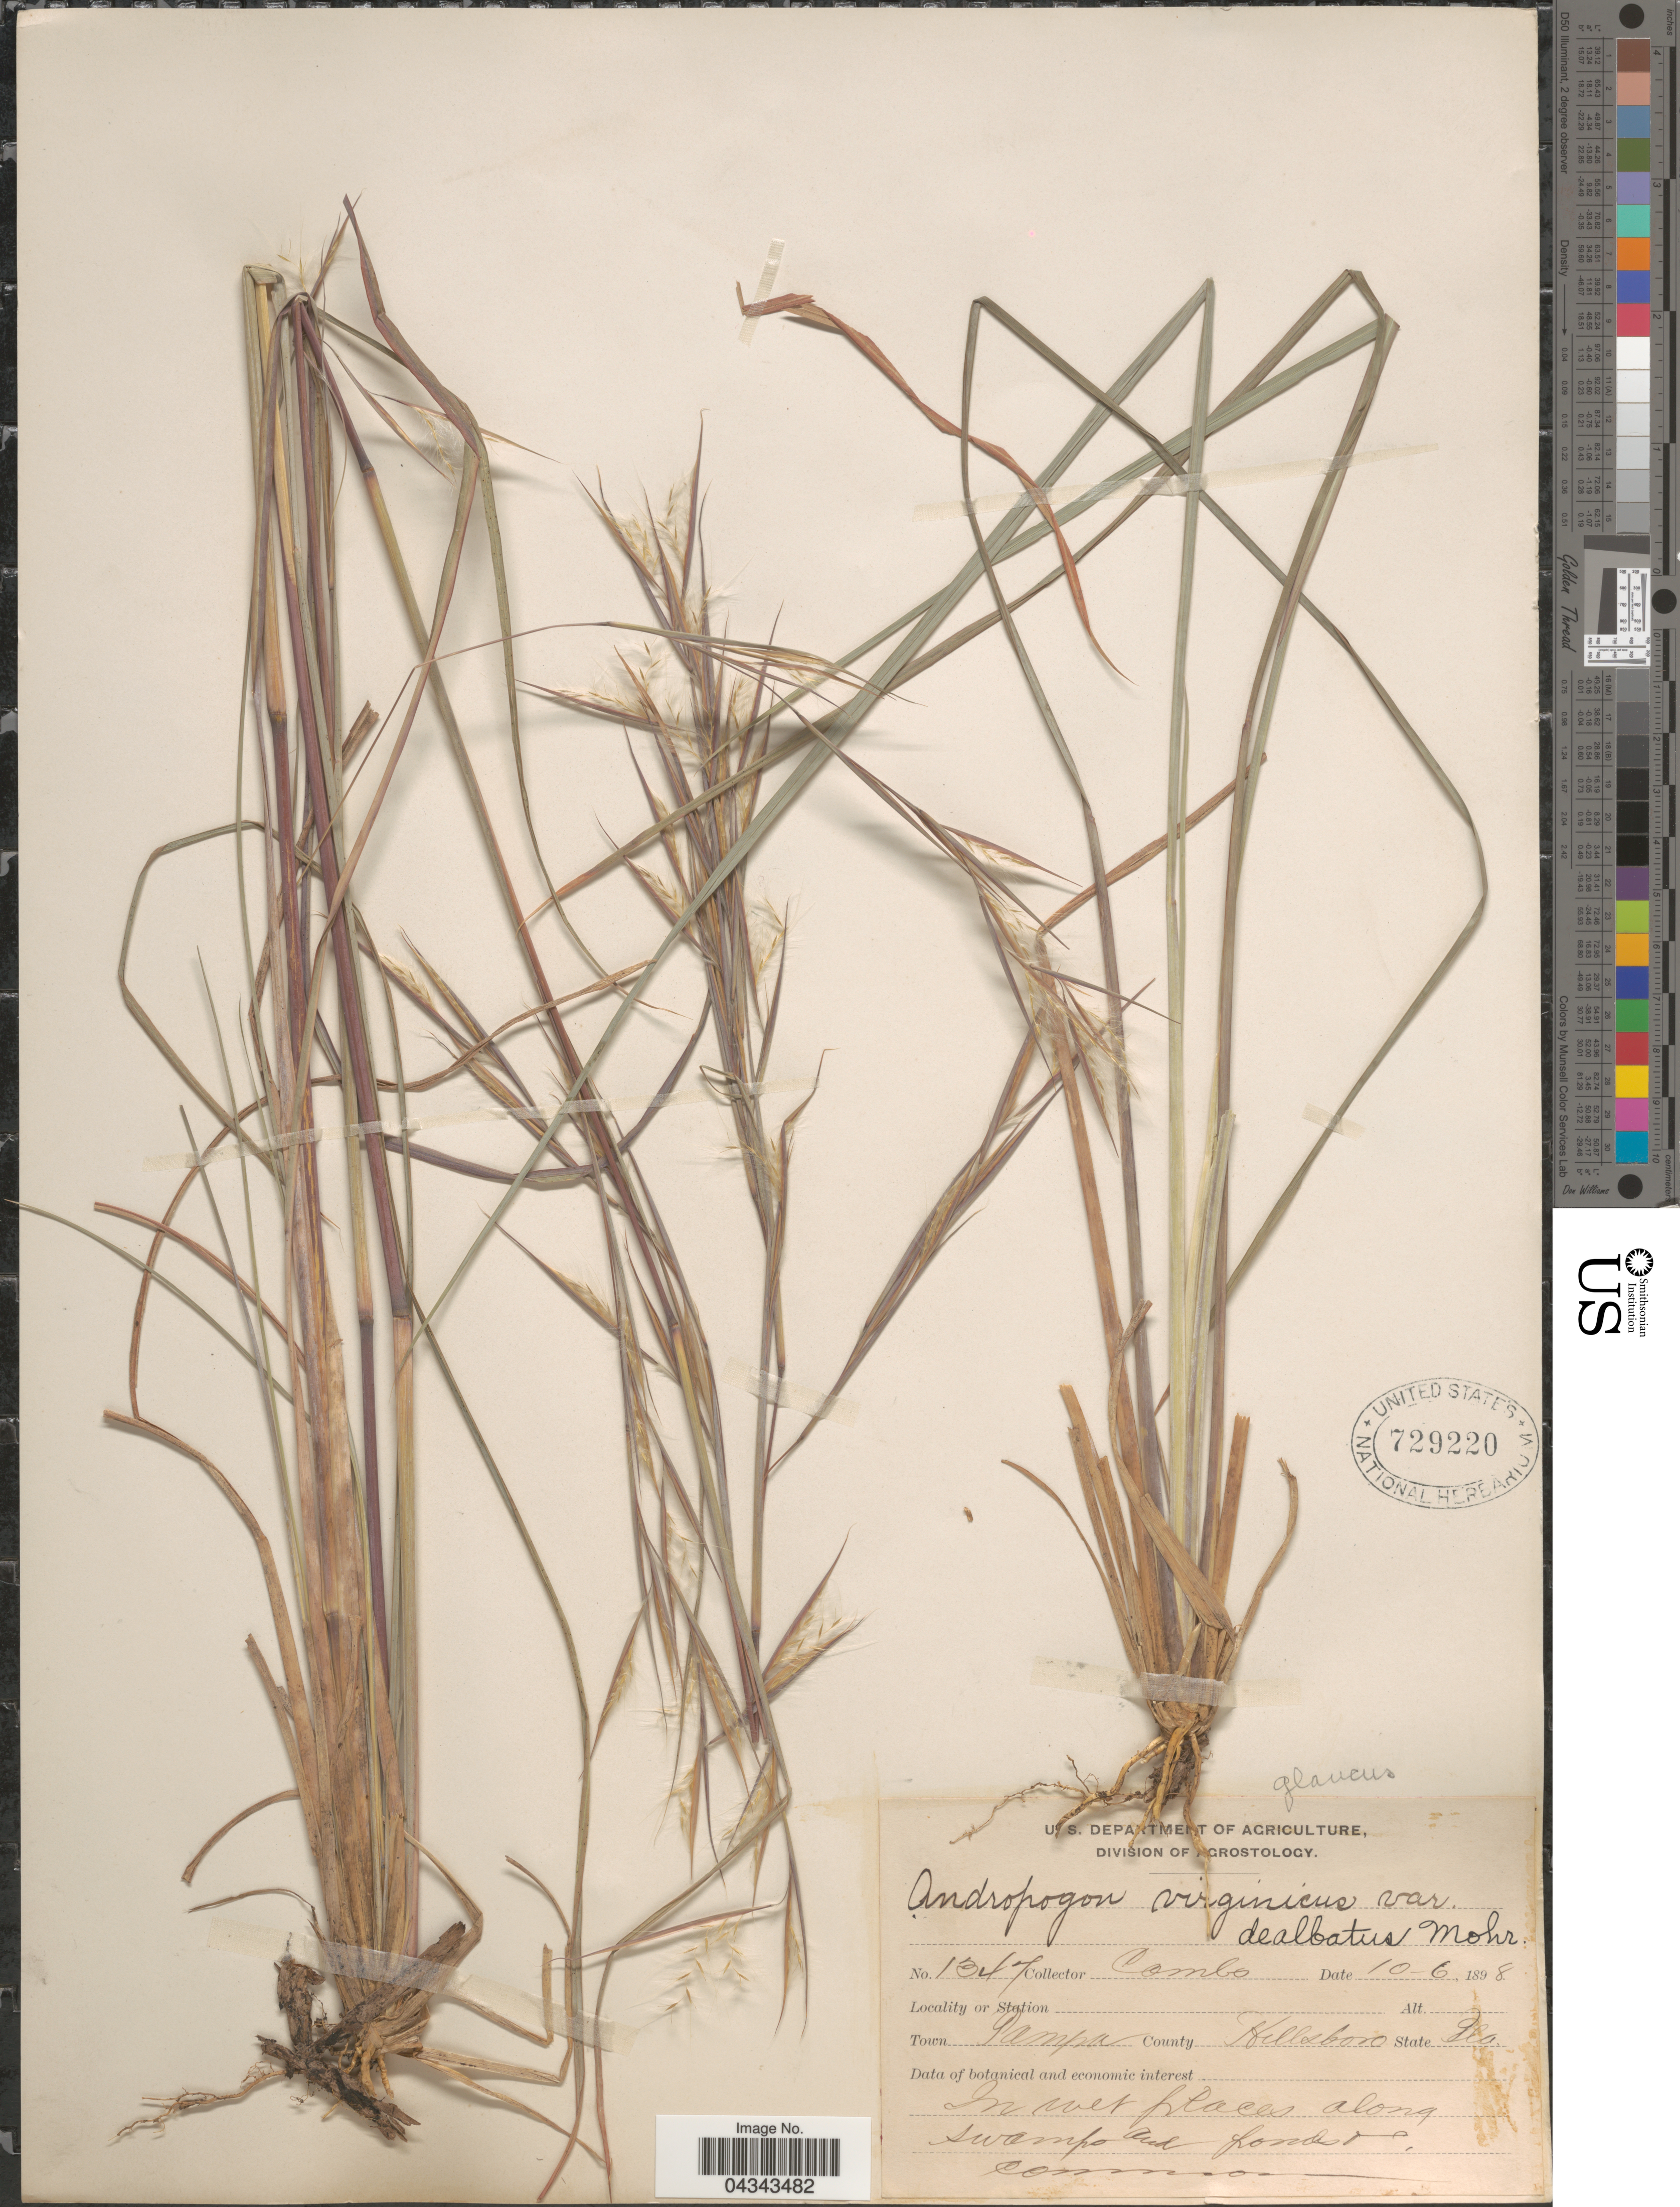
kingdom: Plantae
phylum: Tracheophyta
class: Liliopsida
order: Poales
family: Poaceae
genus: Andropogon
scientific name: Andropogon glomeratus var. glaucopsis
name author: C. Mohr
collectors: -. Combs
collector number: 1347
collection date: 1898-10-06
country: United States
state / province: Florida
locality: Town Tampa. County Hillsboro.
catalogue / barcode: US 729220